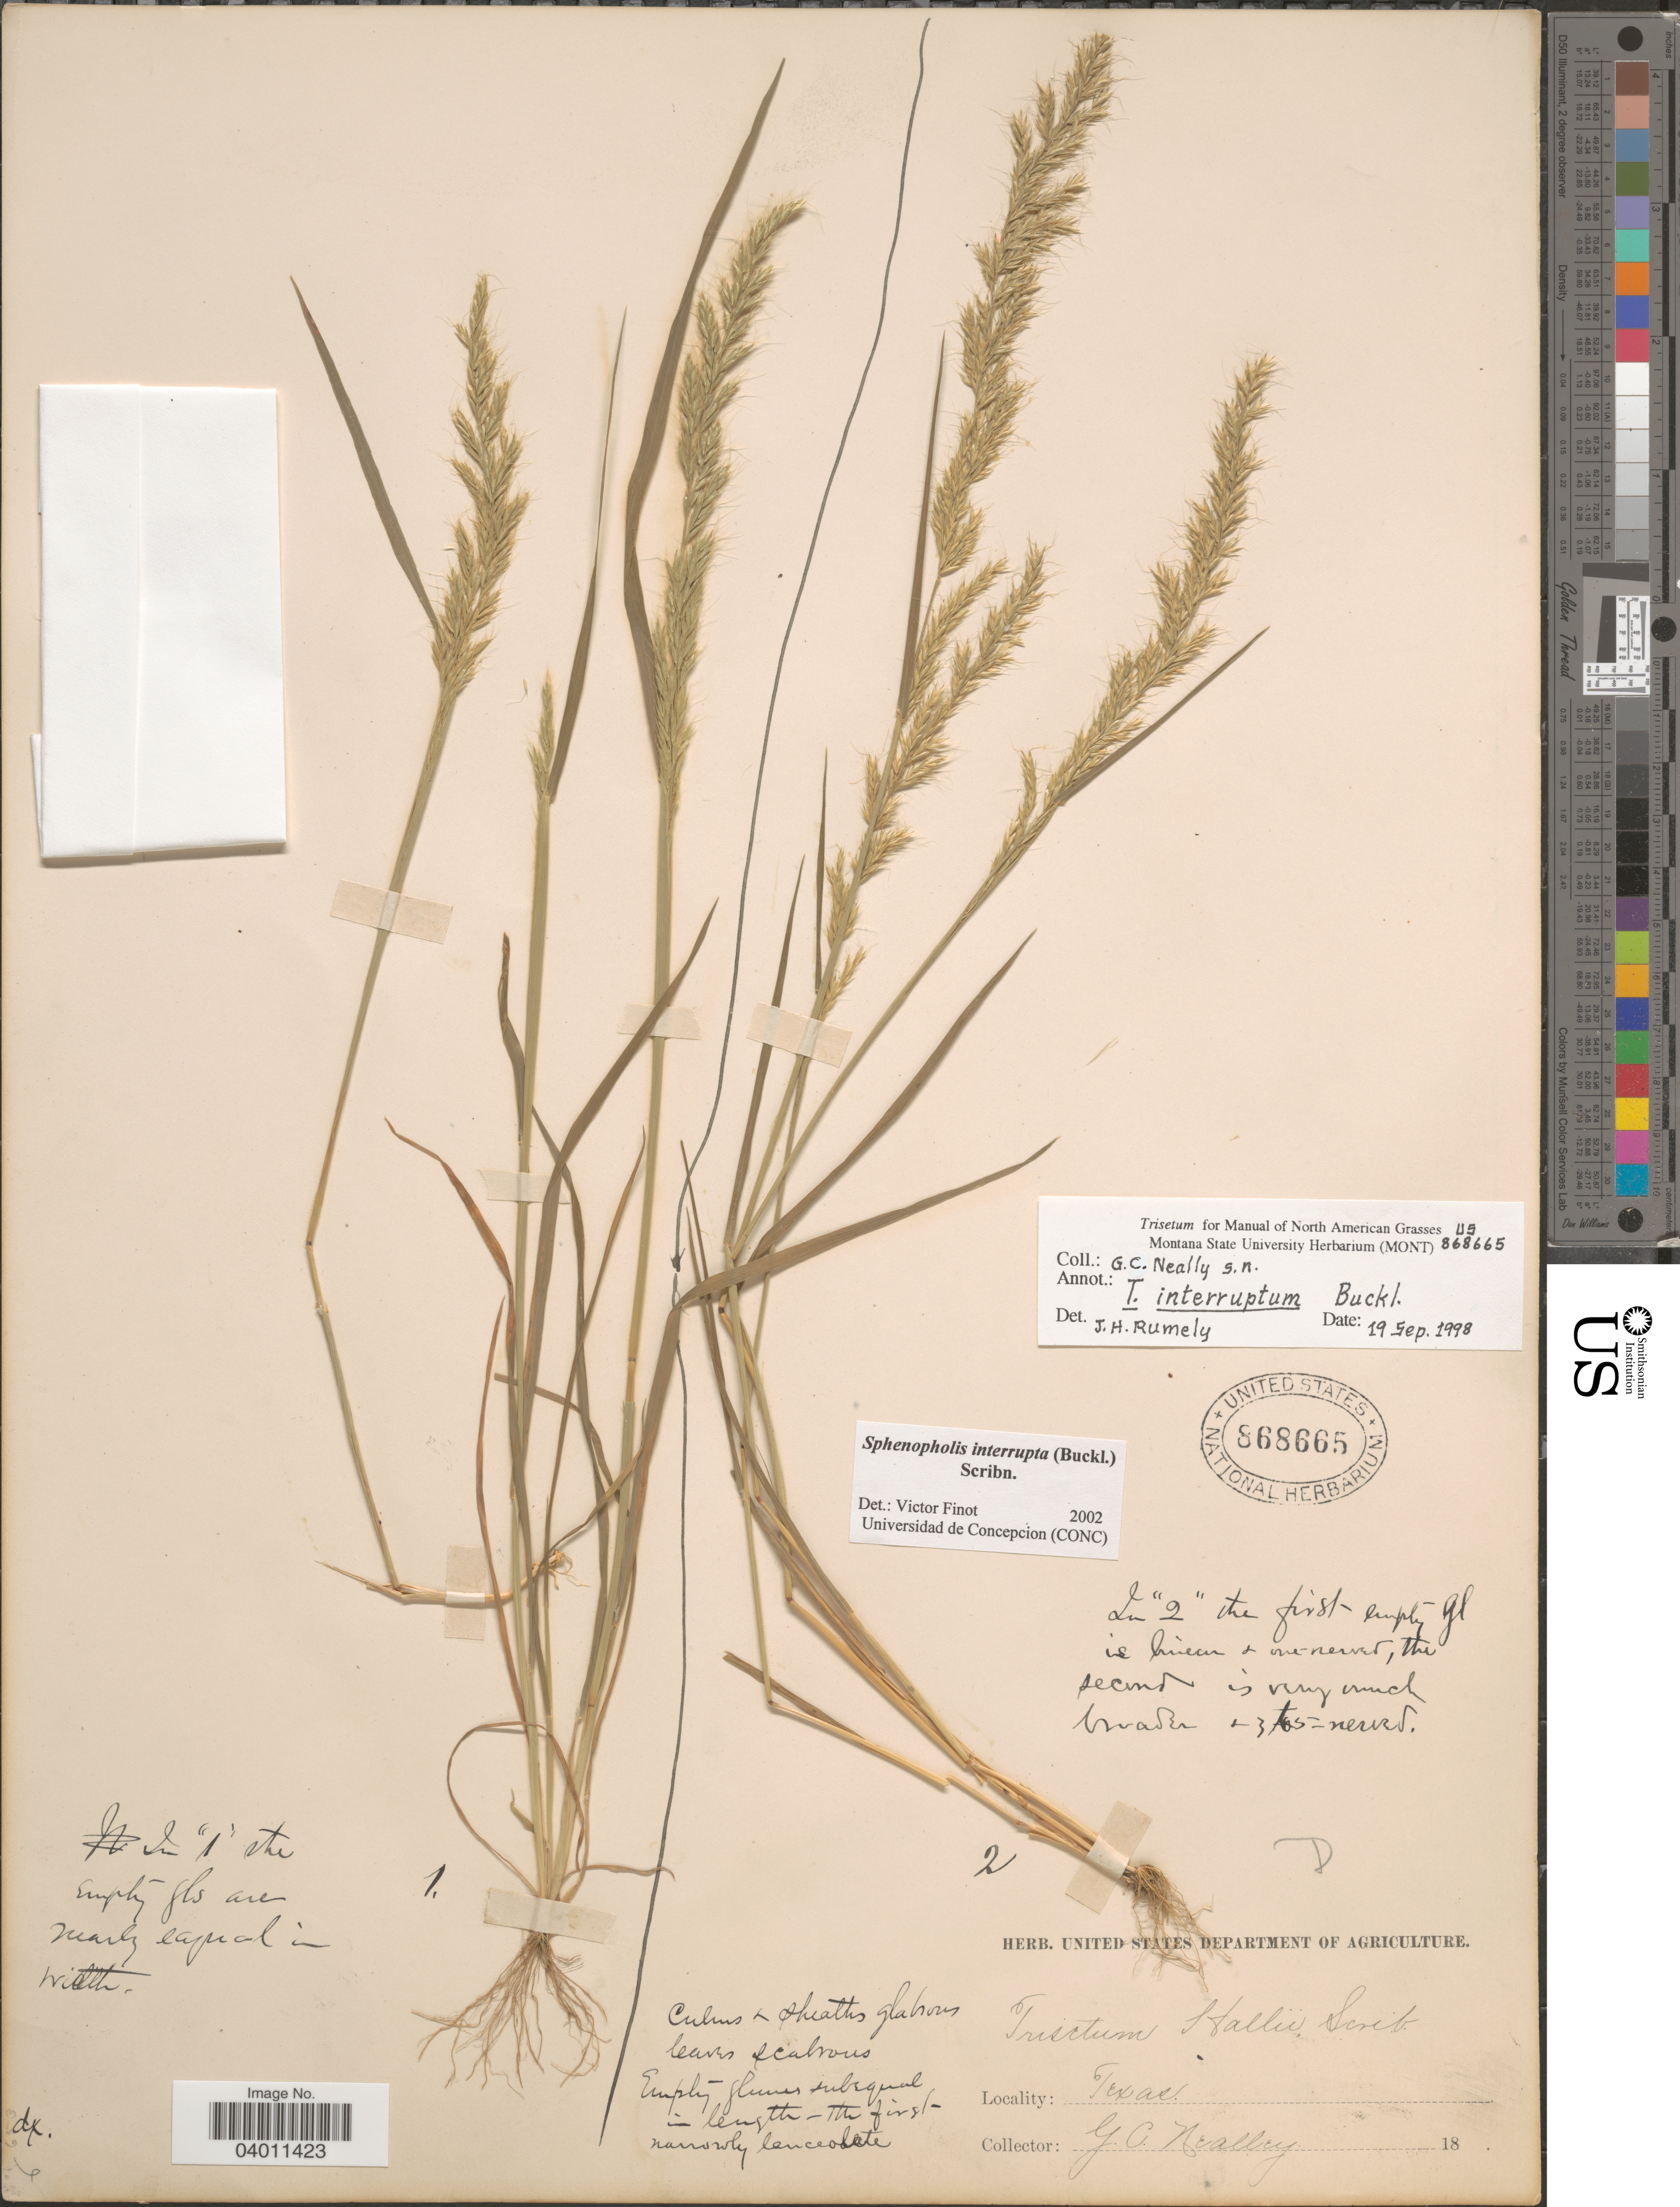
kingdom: Plantae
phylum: Tracheophyta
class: Liliopsida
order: Poales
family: Poaceae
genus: Sphenopholis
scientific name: Sphenopholis interrupta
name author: (Buckley) Scribn.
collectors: G. Neally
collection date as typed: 18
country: United States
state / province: Texas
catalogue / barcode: US 868665-2